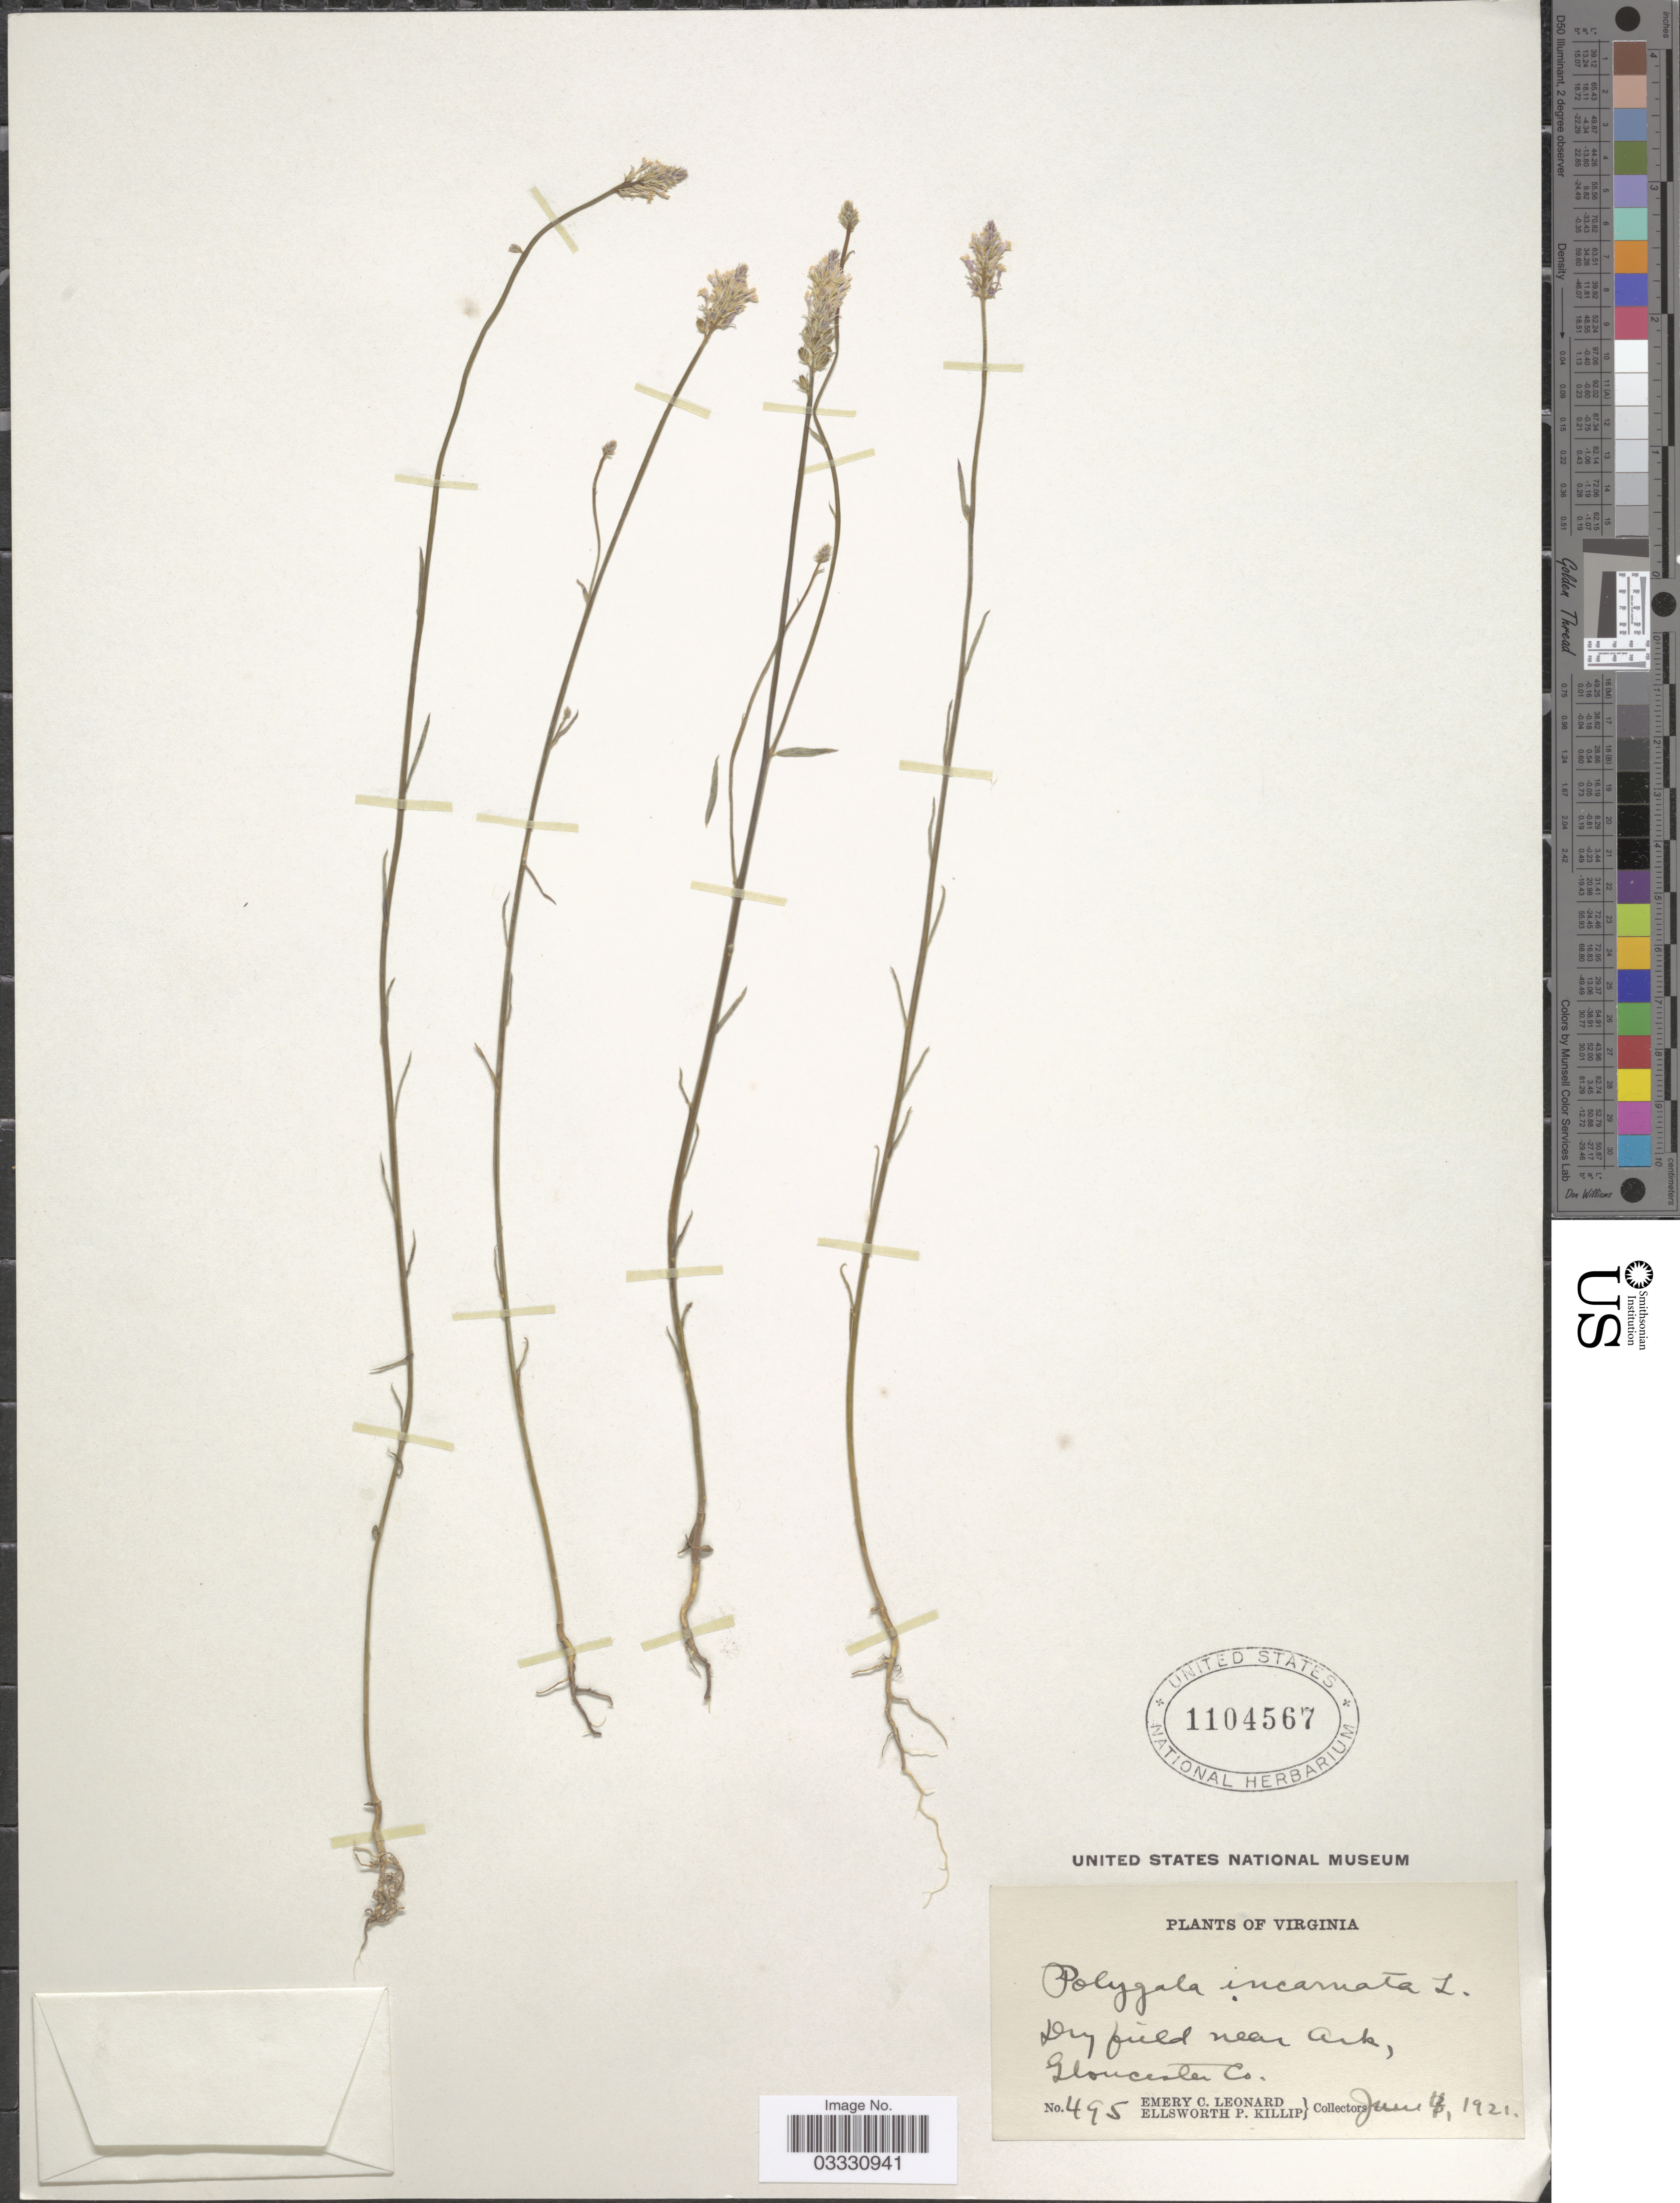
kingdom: Plantae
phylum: Tracheophyta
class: Magnoliopsida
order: Fabales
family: Polygalaceae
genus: Polygala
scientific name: Polygala incarnata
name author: L.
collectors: E. C. Leonard & E. P. Killip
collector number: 495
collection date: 1921-06-04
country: United States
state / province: Virginia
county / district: Gloucester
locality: Dry field near Ark, Gloucester Co.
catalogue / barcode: US 1104567